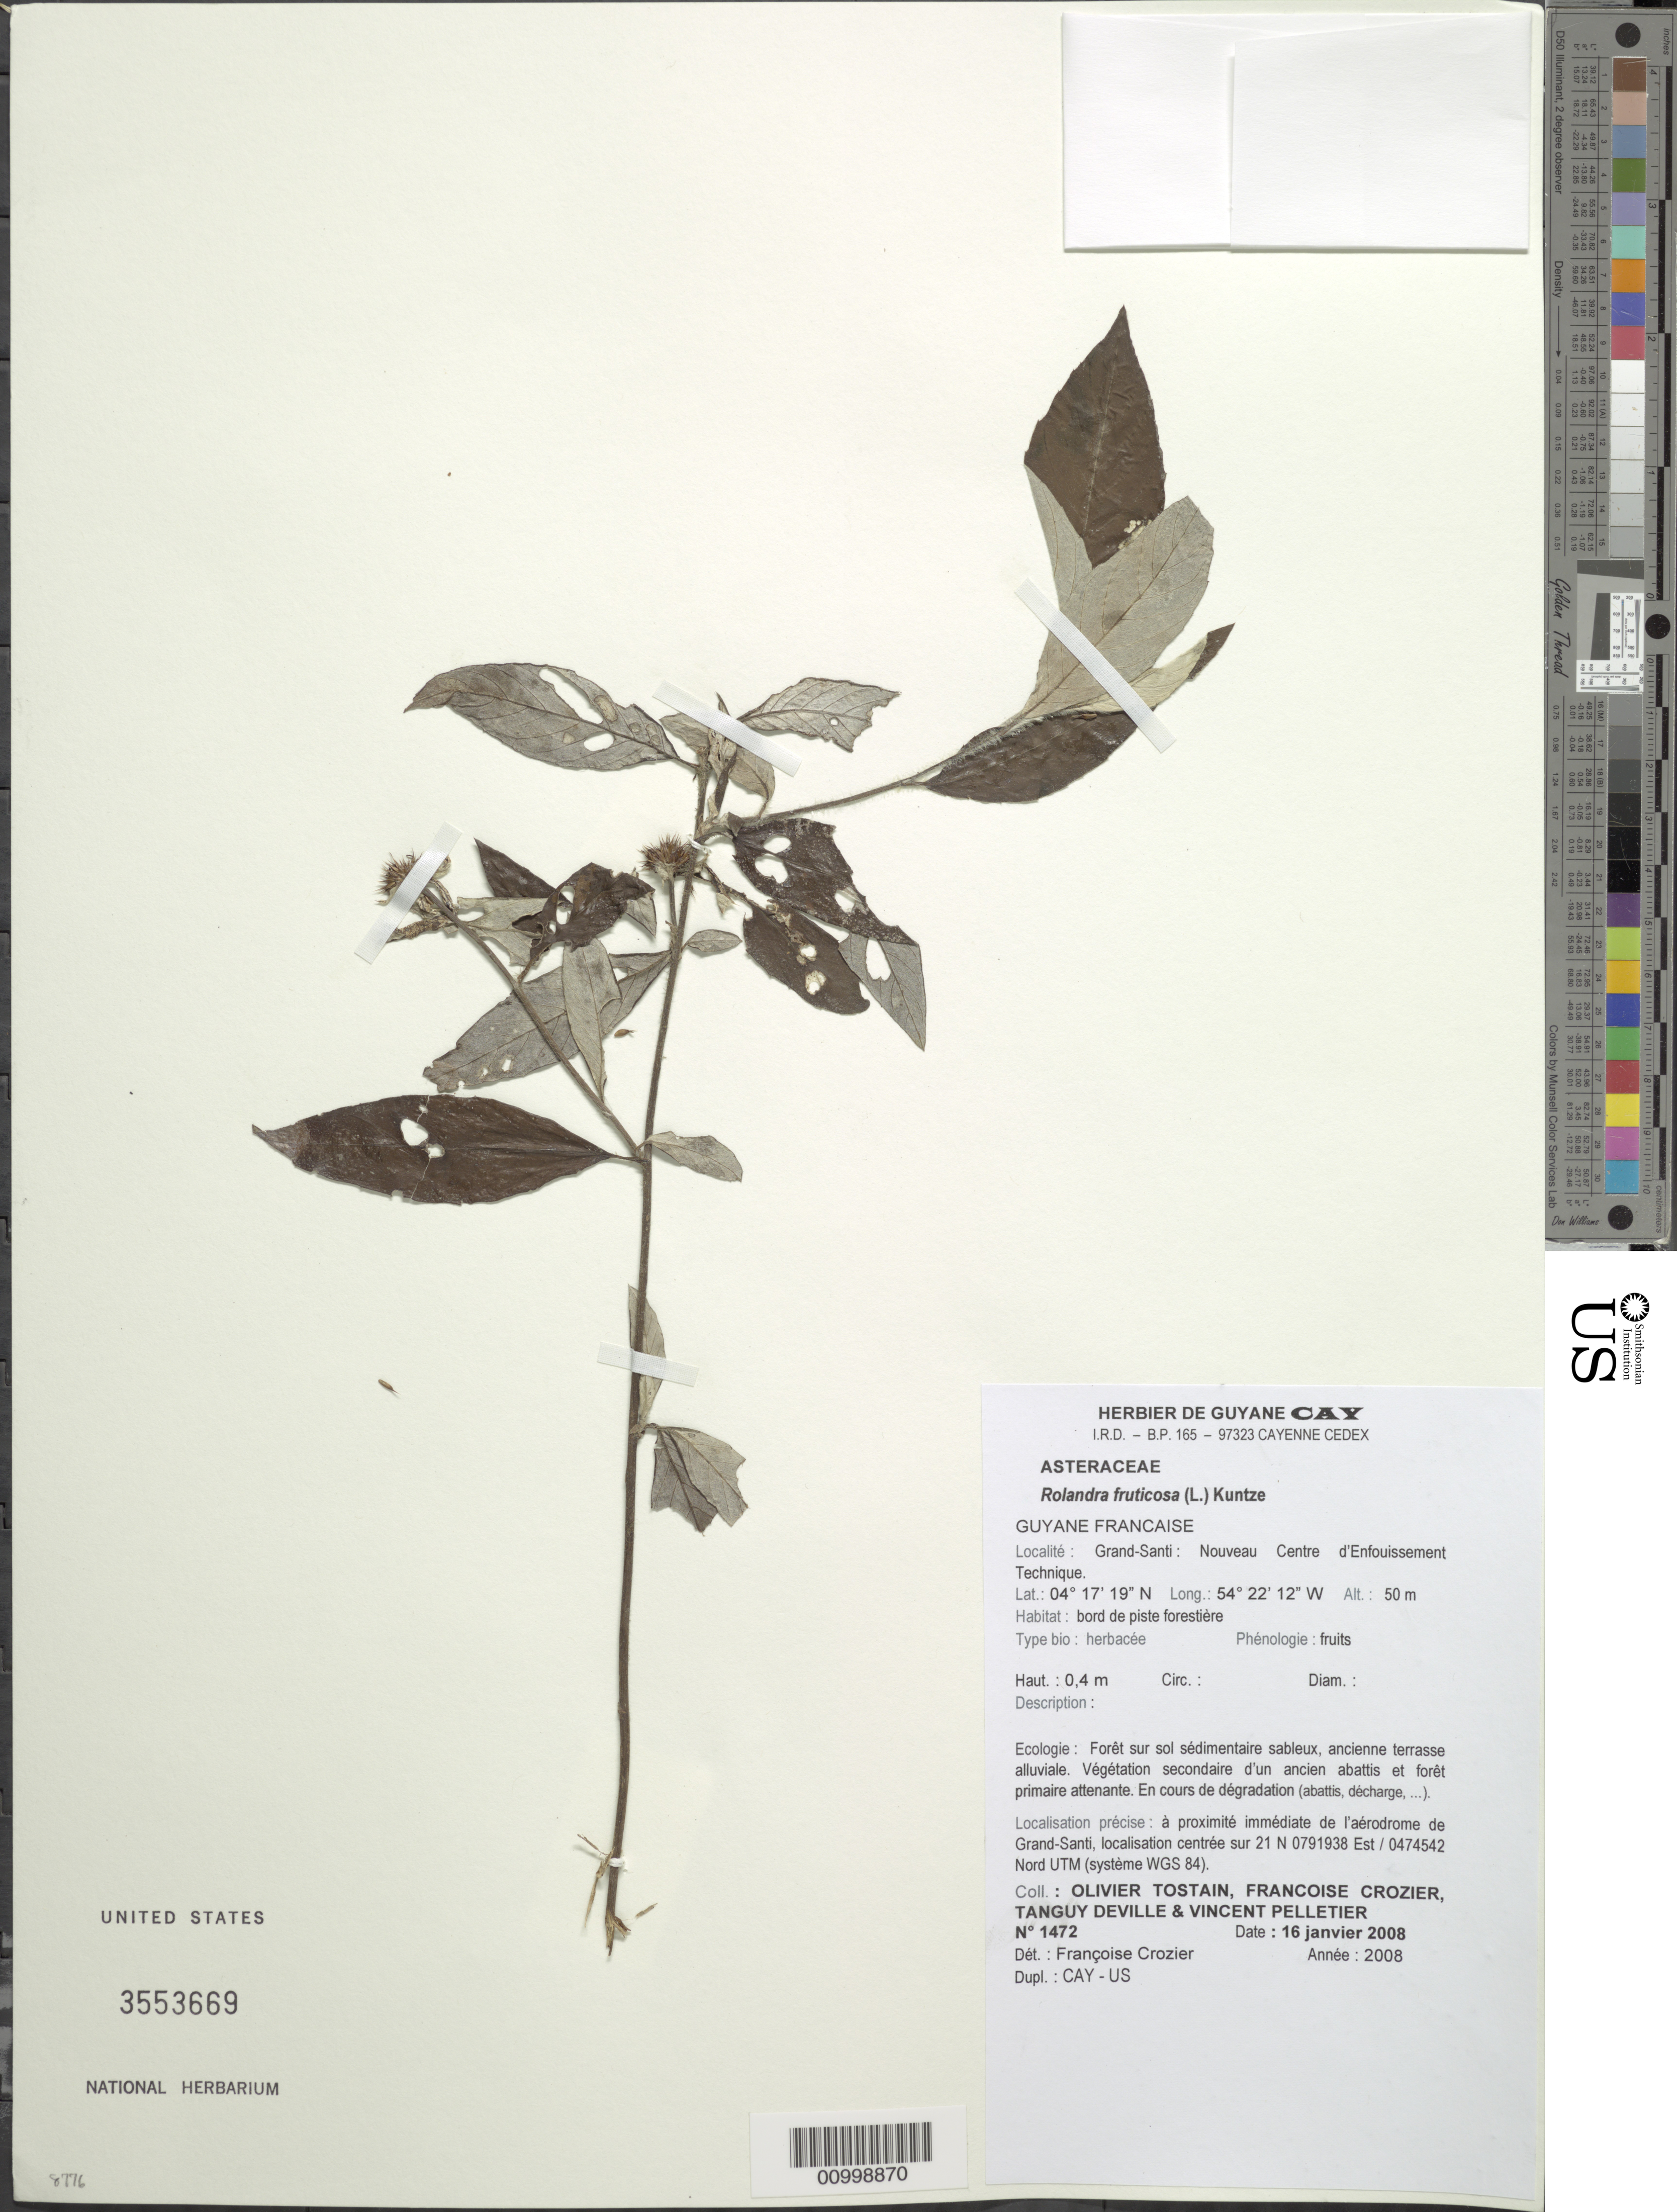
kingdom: Plantae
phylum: Tracheophyta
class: Magnoliopsida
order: Asterales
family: Asteraceae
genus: Rolandra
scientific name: Rolandra fruticosa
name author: (L.) Kuntze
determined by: Crozier, F.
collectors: O. Tostain, F. Crozier, T. Deville & V. Pelletier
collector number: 1472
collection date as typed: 16-Jan-08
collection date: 2008-01-16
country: French Guiana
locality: Grand-Santi: Nouveau Centre d'Enfouissement Technique; a proximite immediate de l'aerodrome de Grand-Santi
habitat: Bord de piste forestiere. Foret sur sol sedimentaire sableux, ancienne terrasse alluviale. Veg secondaire d'un ancien abattis et foret primaire attena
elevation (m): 50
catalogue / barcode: US 3553669